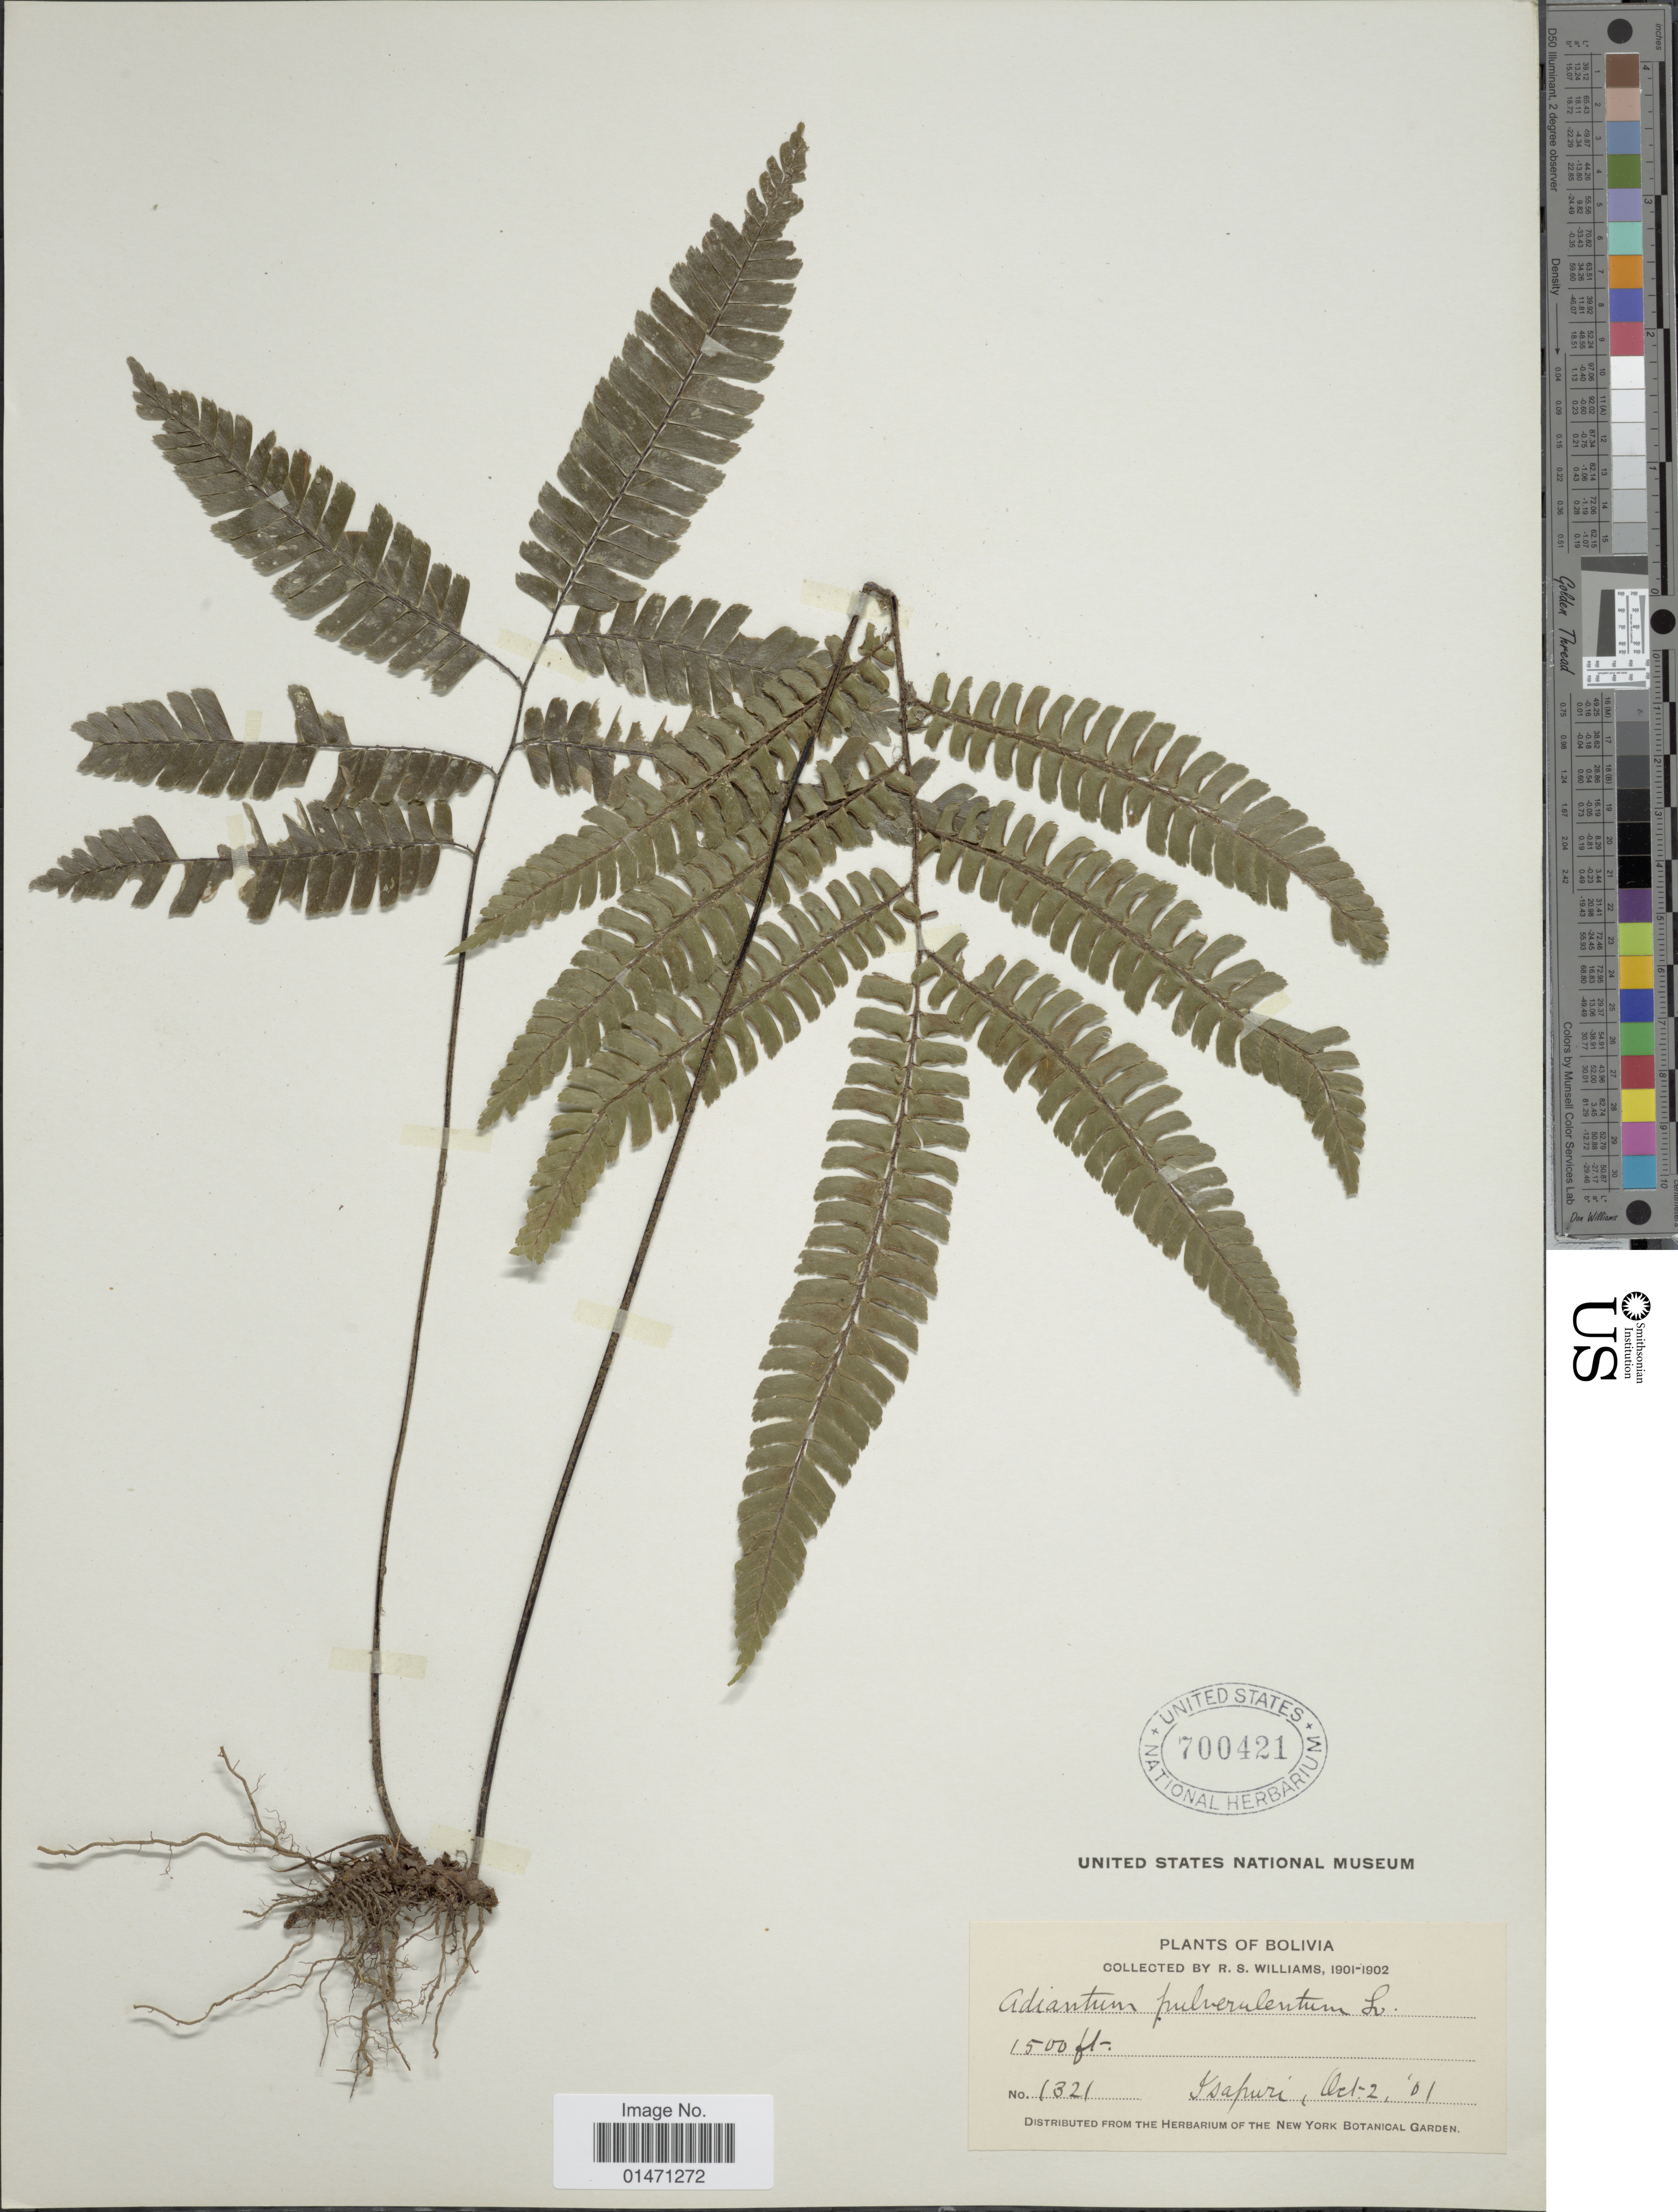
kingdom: Plantae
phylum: Tracheophyta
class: Polypodiopsida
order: Polypodiales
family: Pteridaceae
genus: Adiantum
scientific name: Adiantum pulverulentum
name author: L.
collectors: R. S. Williams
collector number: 1321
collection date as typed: Oct. 2, 1901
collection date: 1901-10-02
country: Bolivia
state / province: La Páz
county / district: Larecaja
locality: Isupuri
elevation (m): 457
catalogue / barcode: US 700421